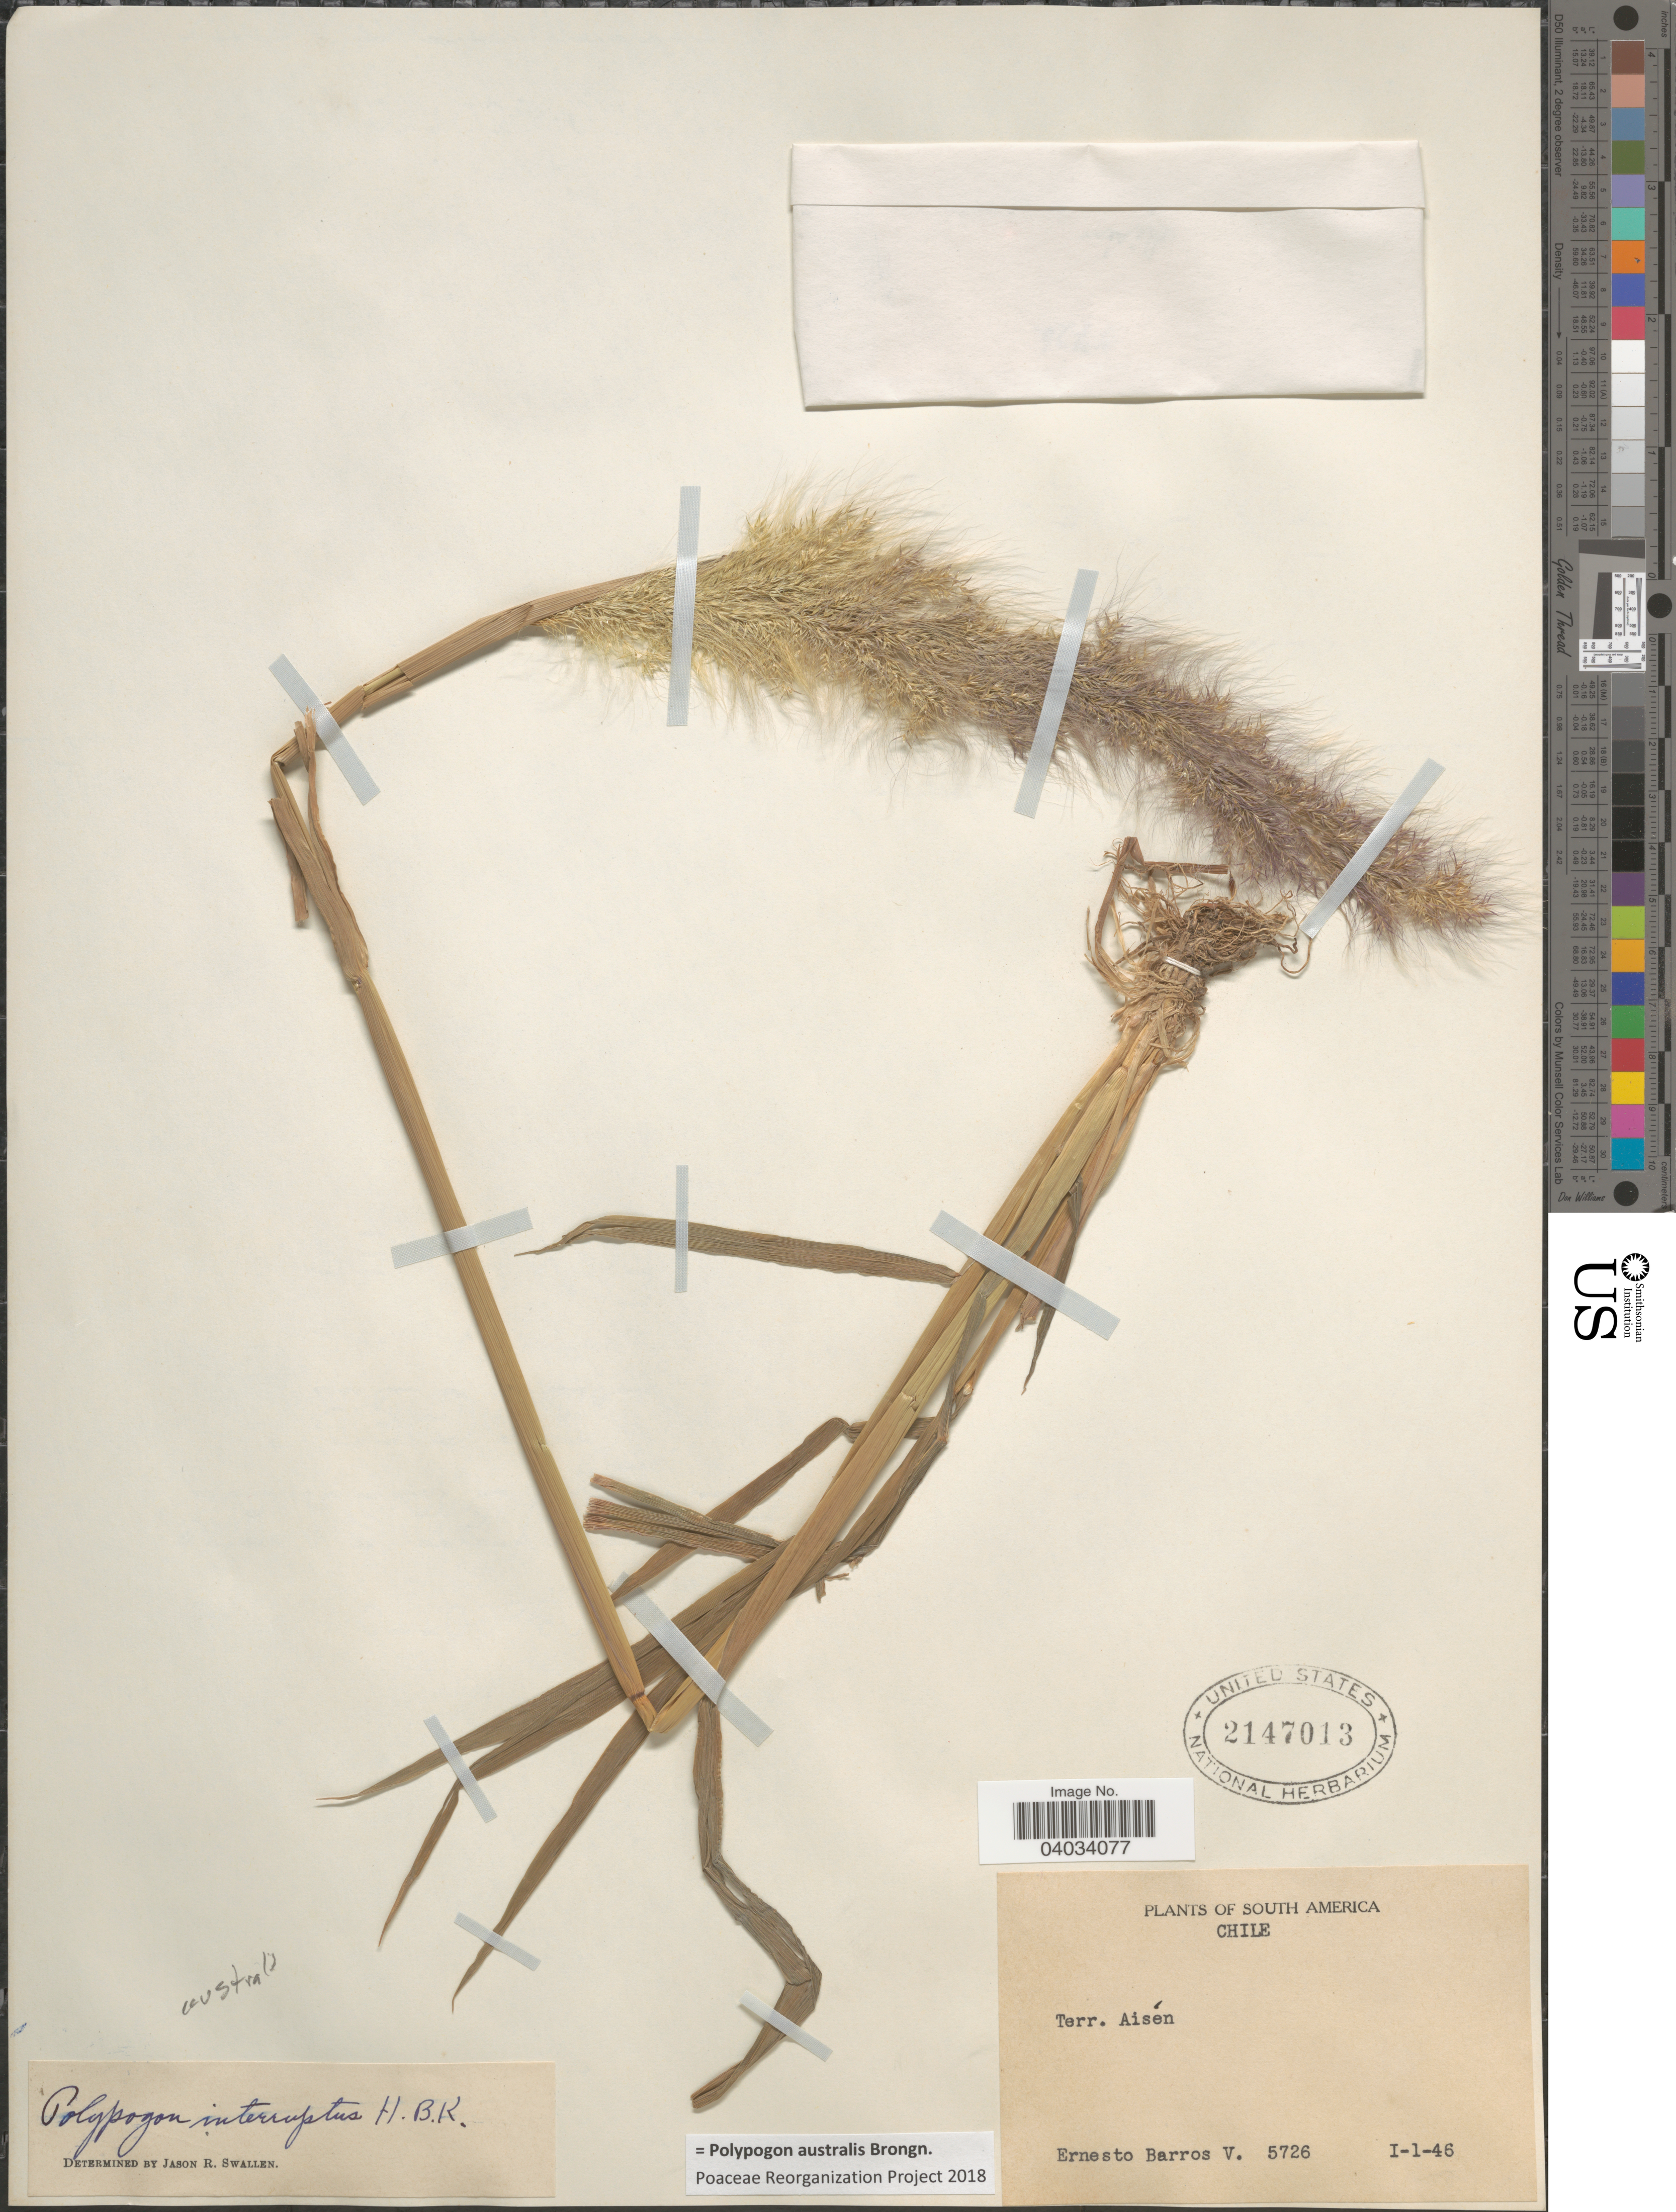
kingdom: Plantae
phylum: Tracheophyta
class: Liliopsida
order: Poales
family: Poaceae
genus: Polypogon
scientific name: Polypogon australis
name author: Brongn.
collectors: E. Barros V.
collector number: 5726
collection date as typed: Transcribed d/m/y: 1/1/46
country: Chile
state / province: Aisén (XI)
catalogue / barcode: US 2147013